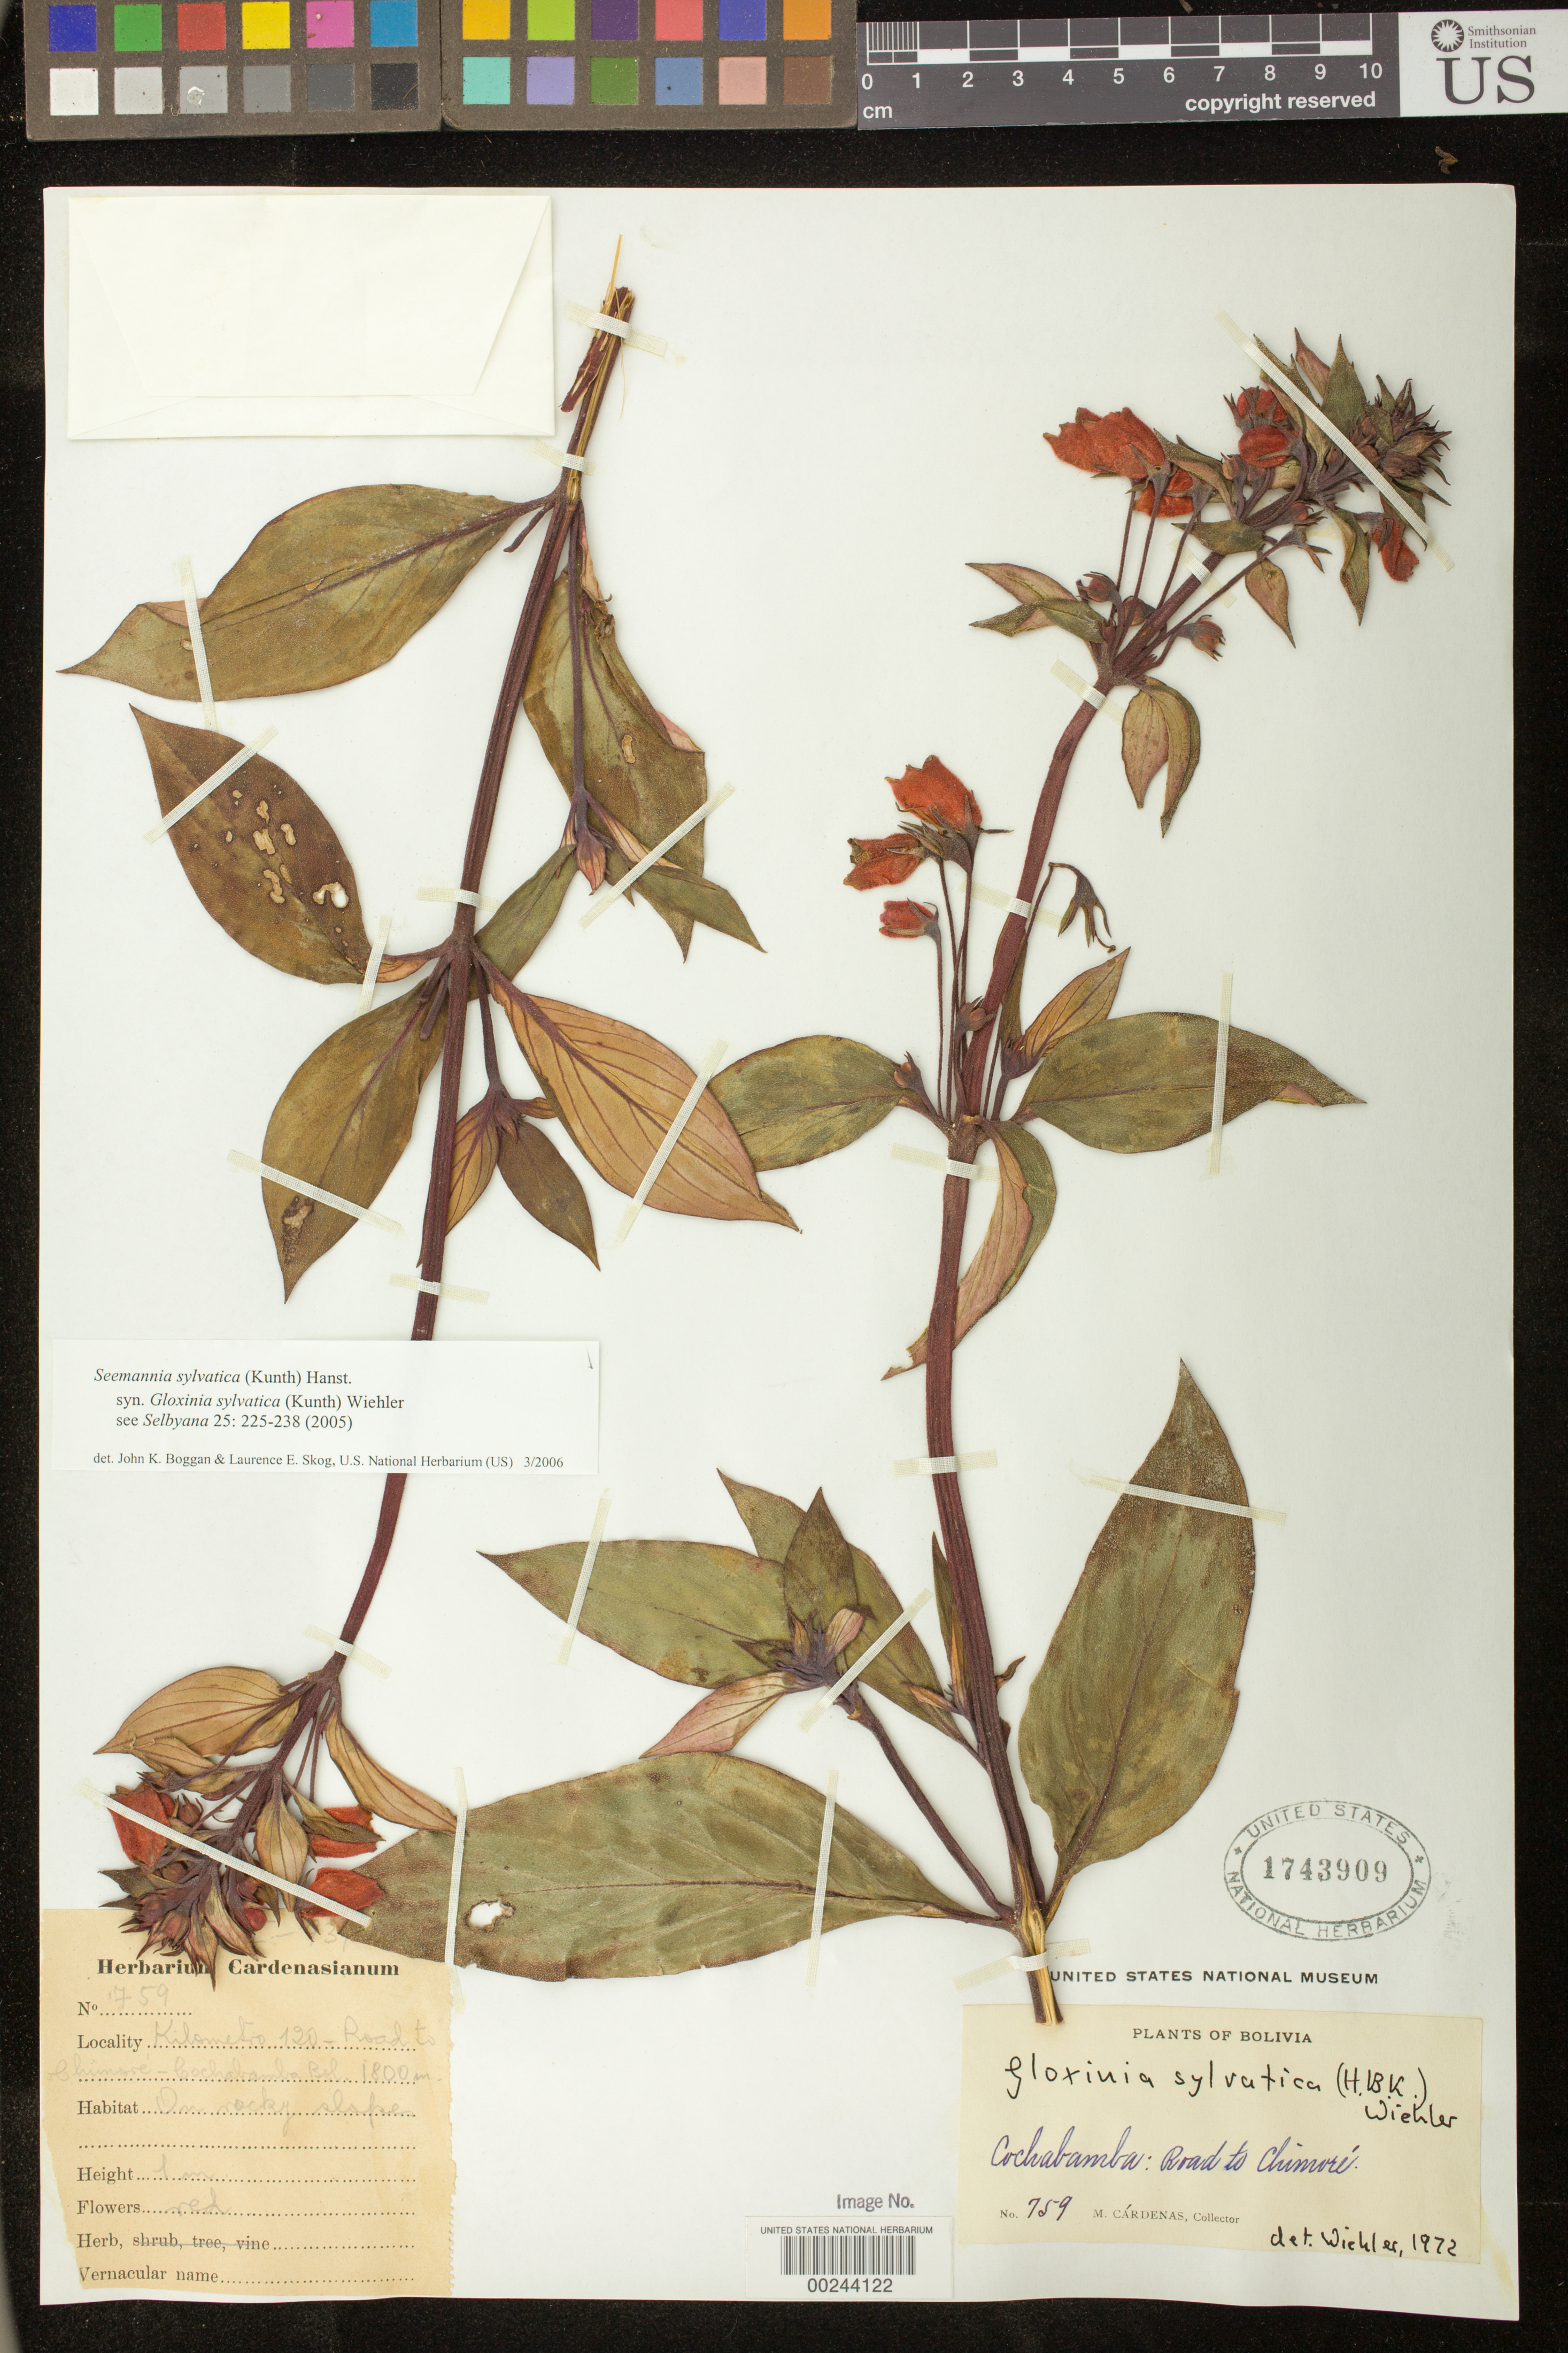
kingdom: Plantae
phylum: Tracheophyta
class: Magnoliopsida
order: Lamiales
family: Gesneriaceae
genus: Seemannia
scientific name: Seemannia sylvatica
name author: (Kunth) Hanst.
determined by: Boggan, J. K.; Skog, L. E.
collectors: M. Cárdenas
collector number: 759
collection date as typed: Apr 1939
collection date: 1939-04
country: Bolivia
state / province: Cochabamba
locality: Km 120 - road to Chimore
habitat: On rocky slopes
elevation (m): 1800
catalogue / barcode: US 1743909